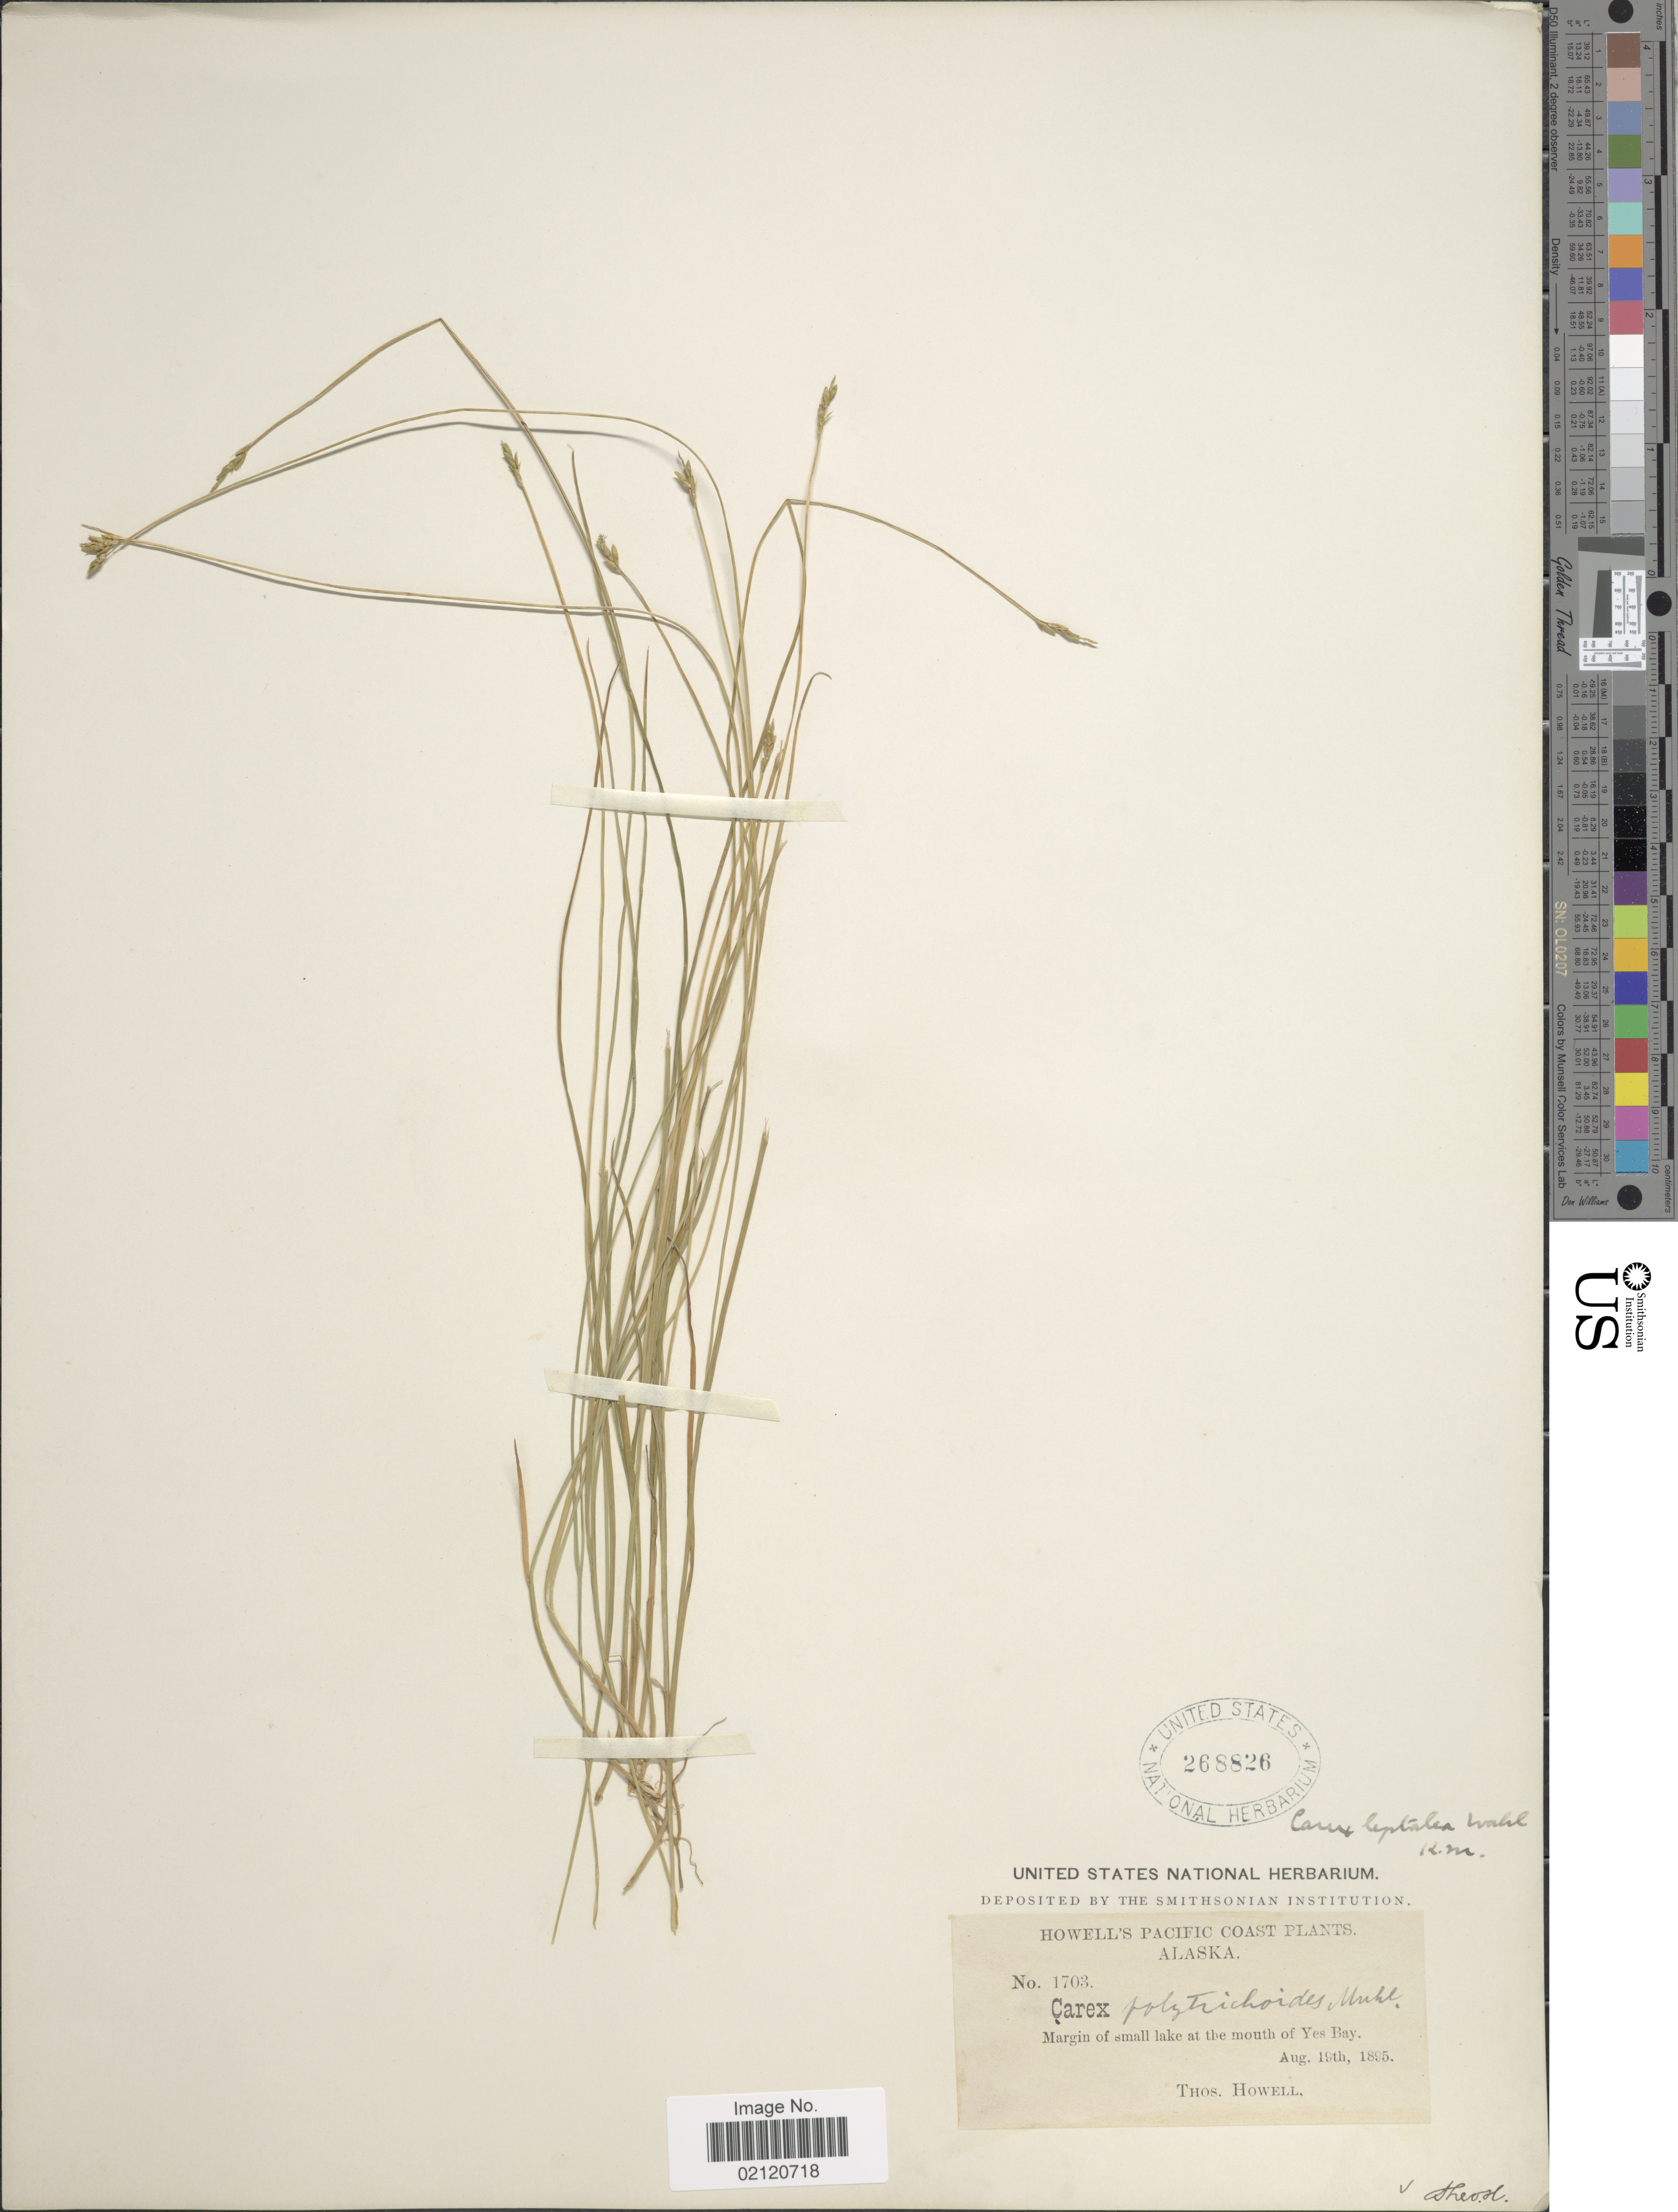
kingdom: Plantae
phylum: Tracheophyta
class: Liliopsida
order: Poales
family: Cyperaceae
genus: Carex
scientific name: Carex leptalea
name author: Wahlenb.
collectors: T. Howell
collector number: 1703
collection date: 1895-08-19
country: United States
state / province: Alaska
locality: Margin of small lake at the mouth of Yes Bay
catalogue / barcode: US 268826